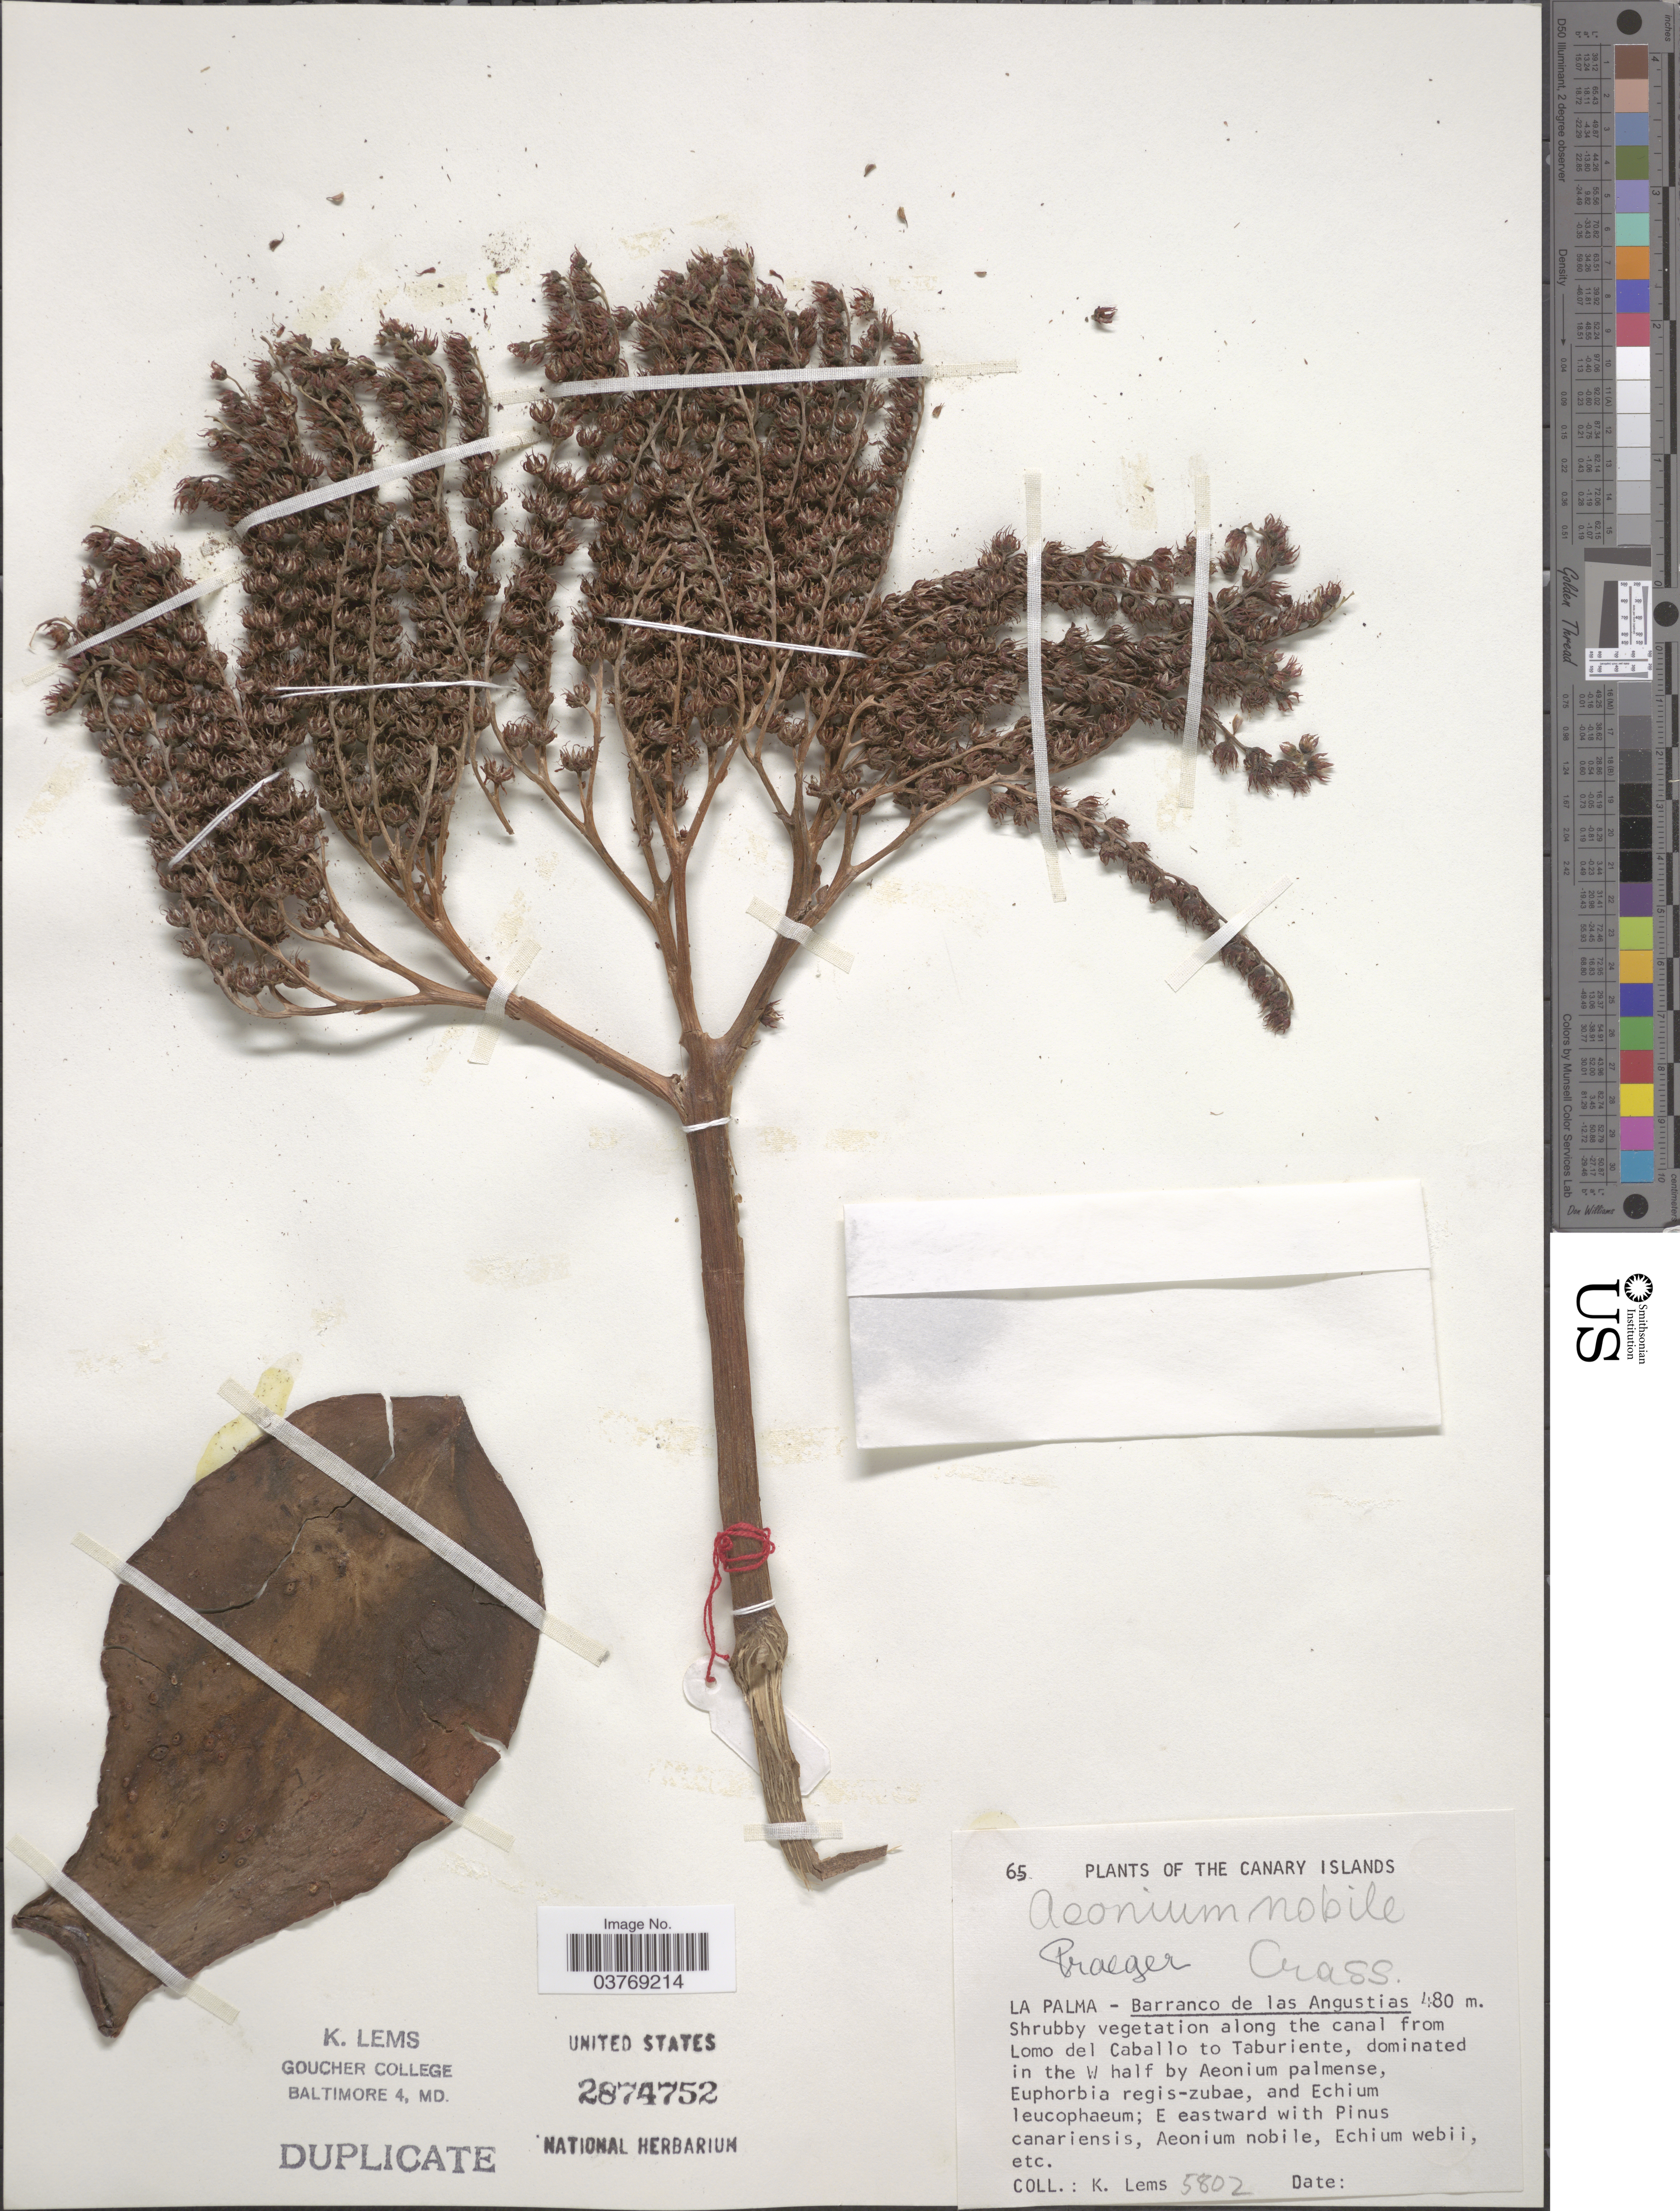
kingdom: Plantae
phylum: Tracheophyta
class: Magnoliopsida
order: Saxifragales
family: Crassulaceae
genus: Aeonium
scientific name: Aeonium nobile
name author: (Praeger) Praeger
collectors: K. Lems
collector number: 5802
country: Spain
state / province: Canarias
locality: The Canary Islands. La Palma - Barranco de las Angustias. Shrubby vegetation along the canal from Lomo del Caballo to Taburiente.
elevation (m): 480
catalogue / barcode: US 2874852